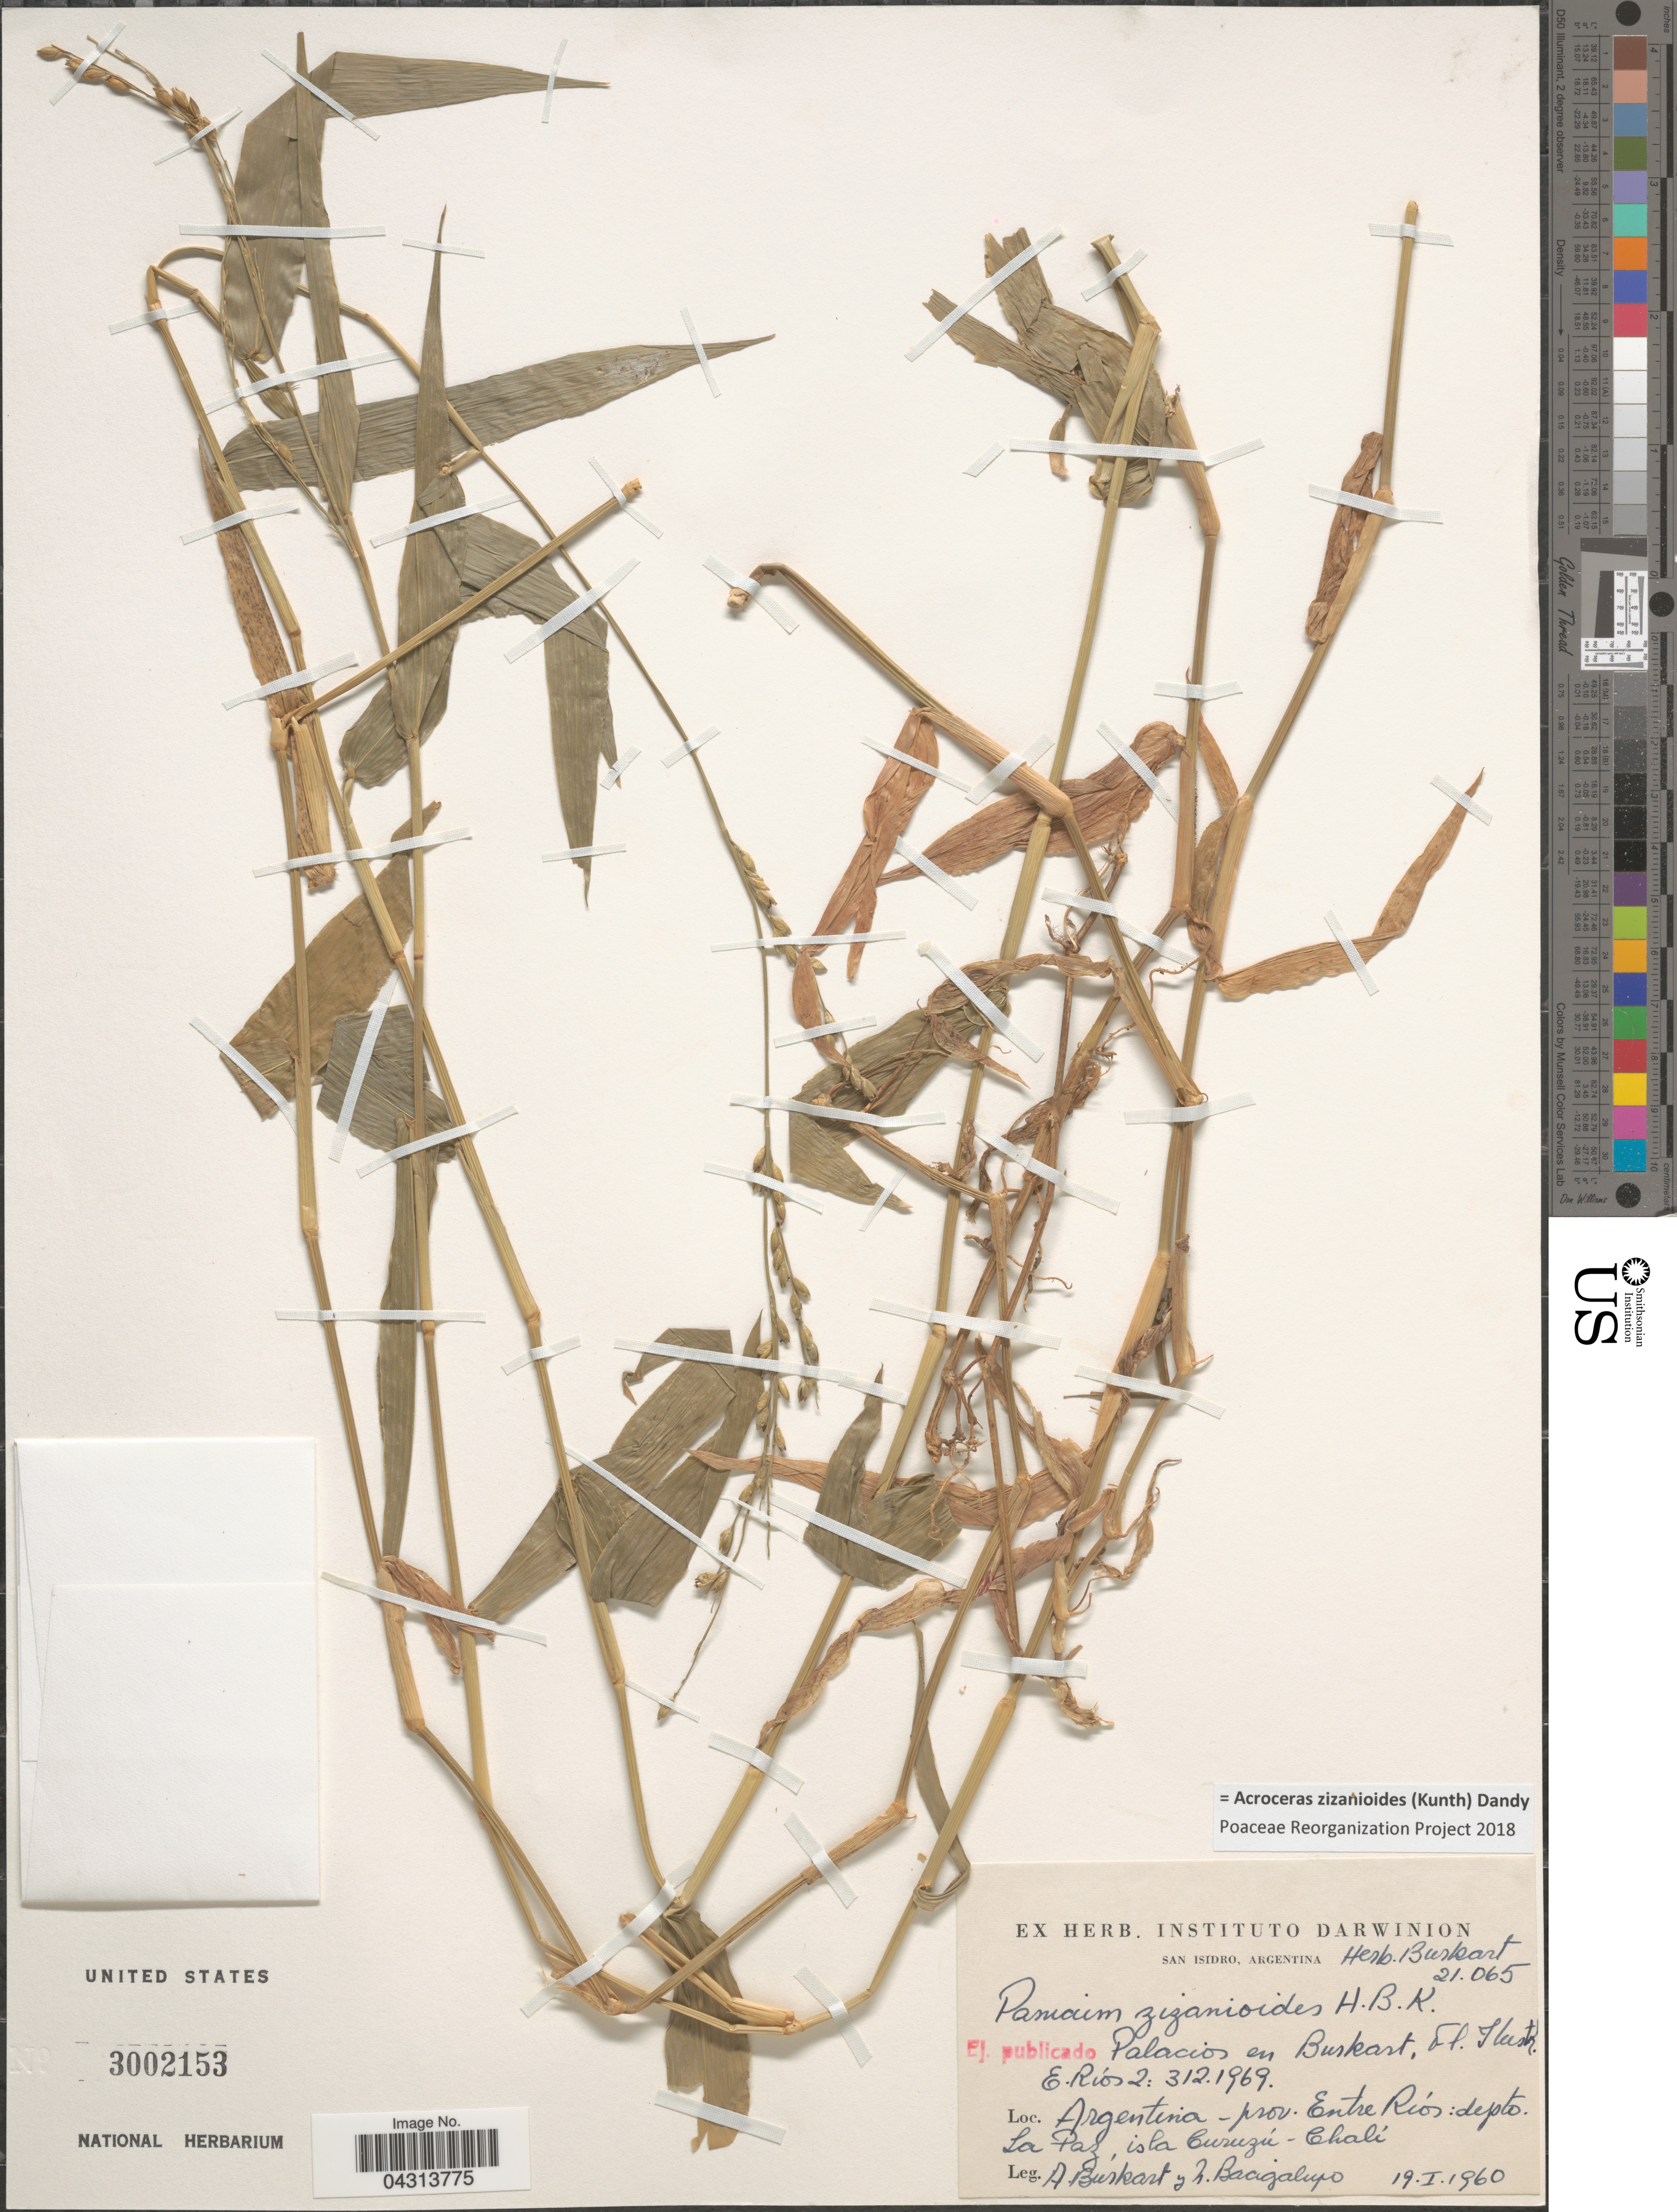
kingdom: Plantae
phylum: Tracheophyta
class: Liliopsida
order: Poales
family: Poaceae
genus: Acroceras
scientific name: Acroceras zizanioides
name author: (Kunth) Dandy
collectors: A. E. Burkart & N. M. Bacigalupo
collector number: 21065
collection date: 1960-01-19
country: Argentina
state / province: Entre Rios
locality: Depto. La Paz, isla Curuzú - Chali.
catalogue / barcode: US 3002153